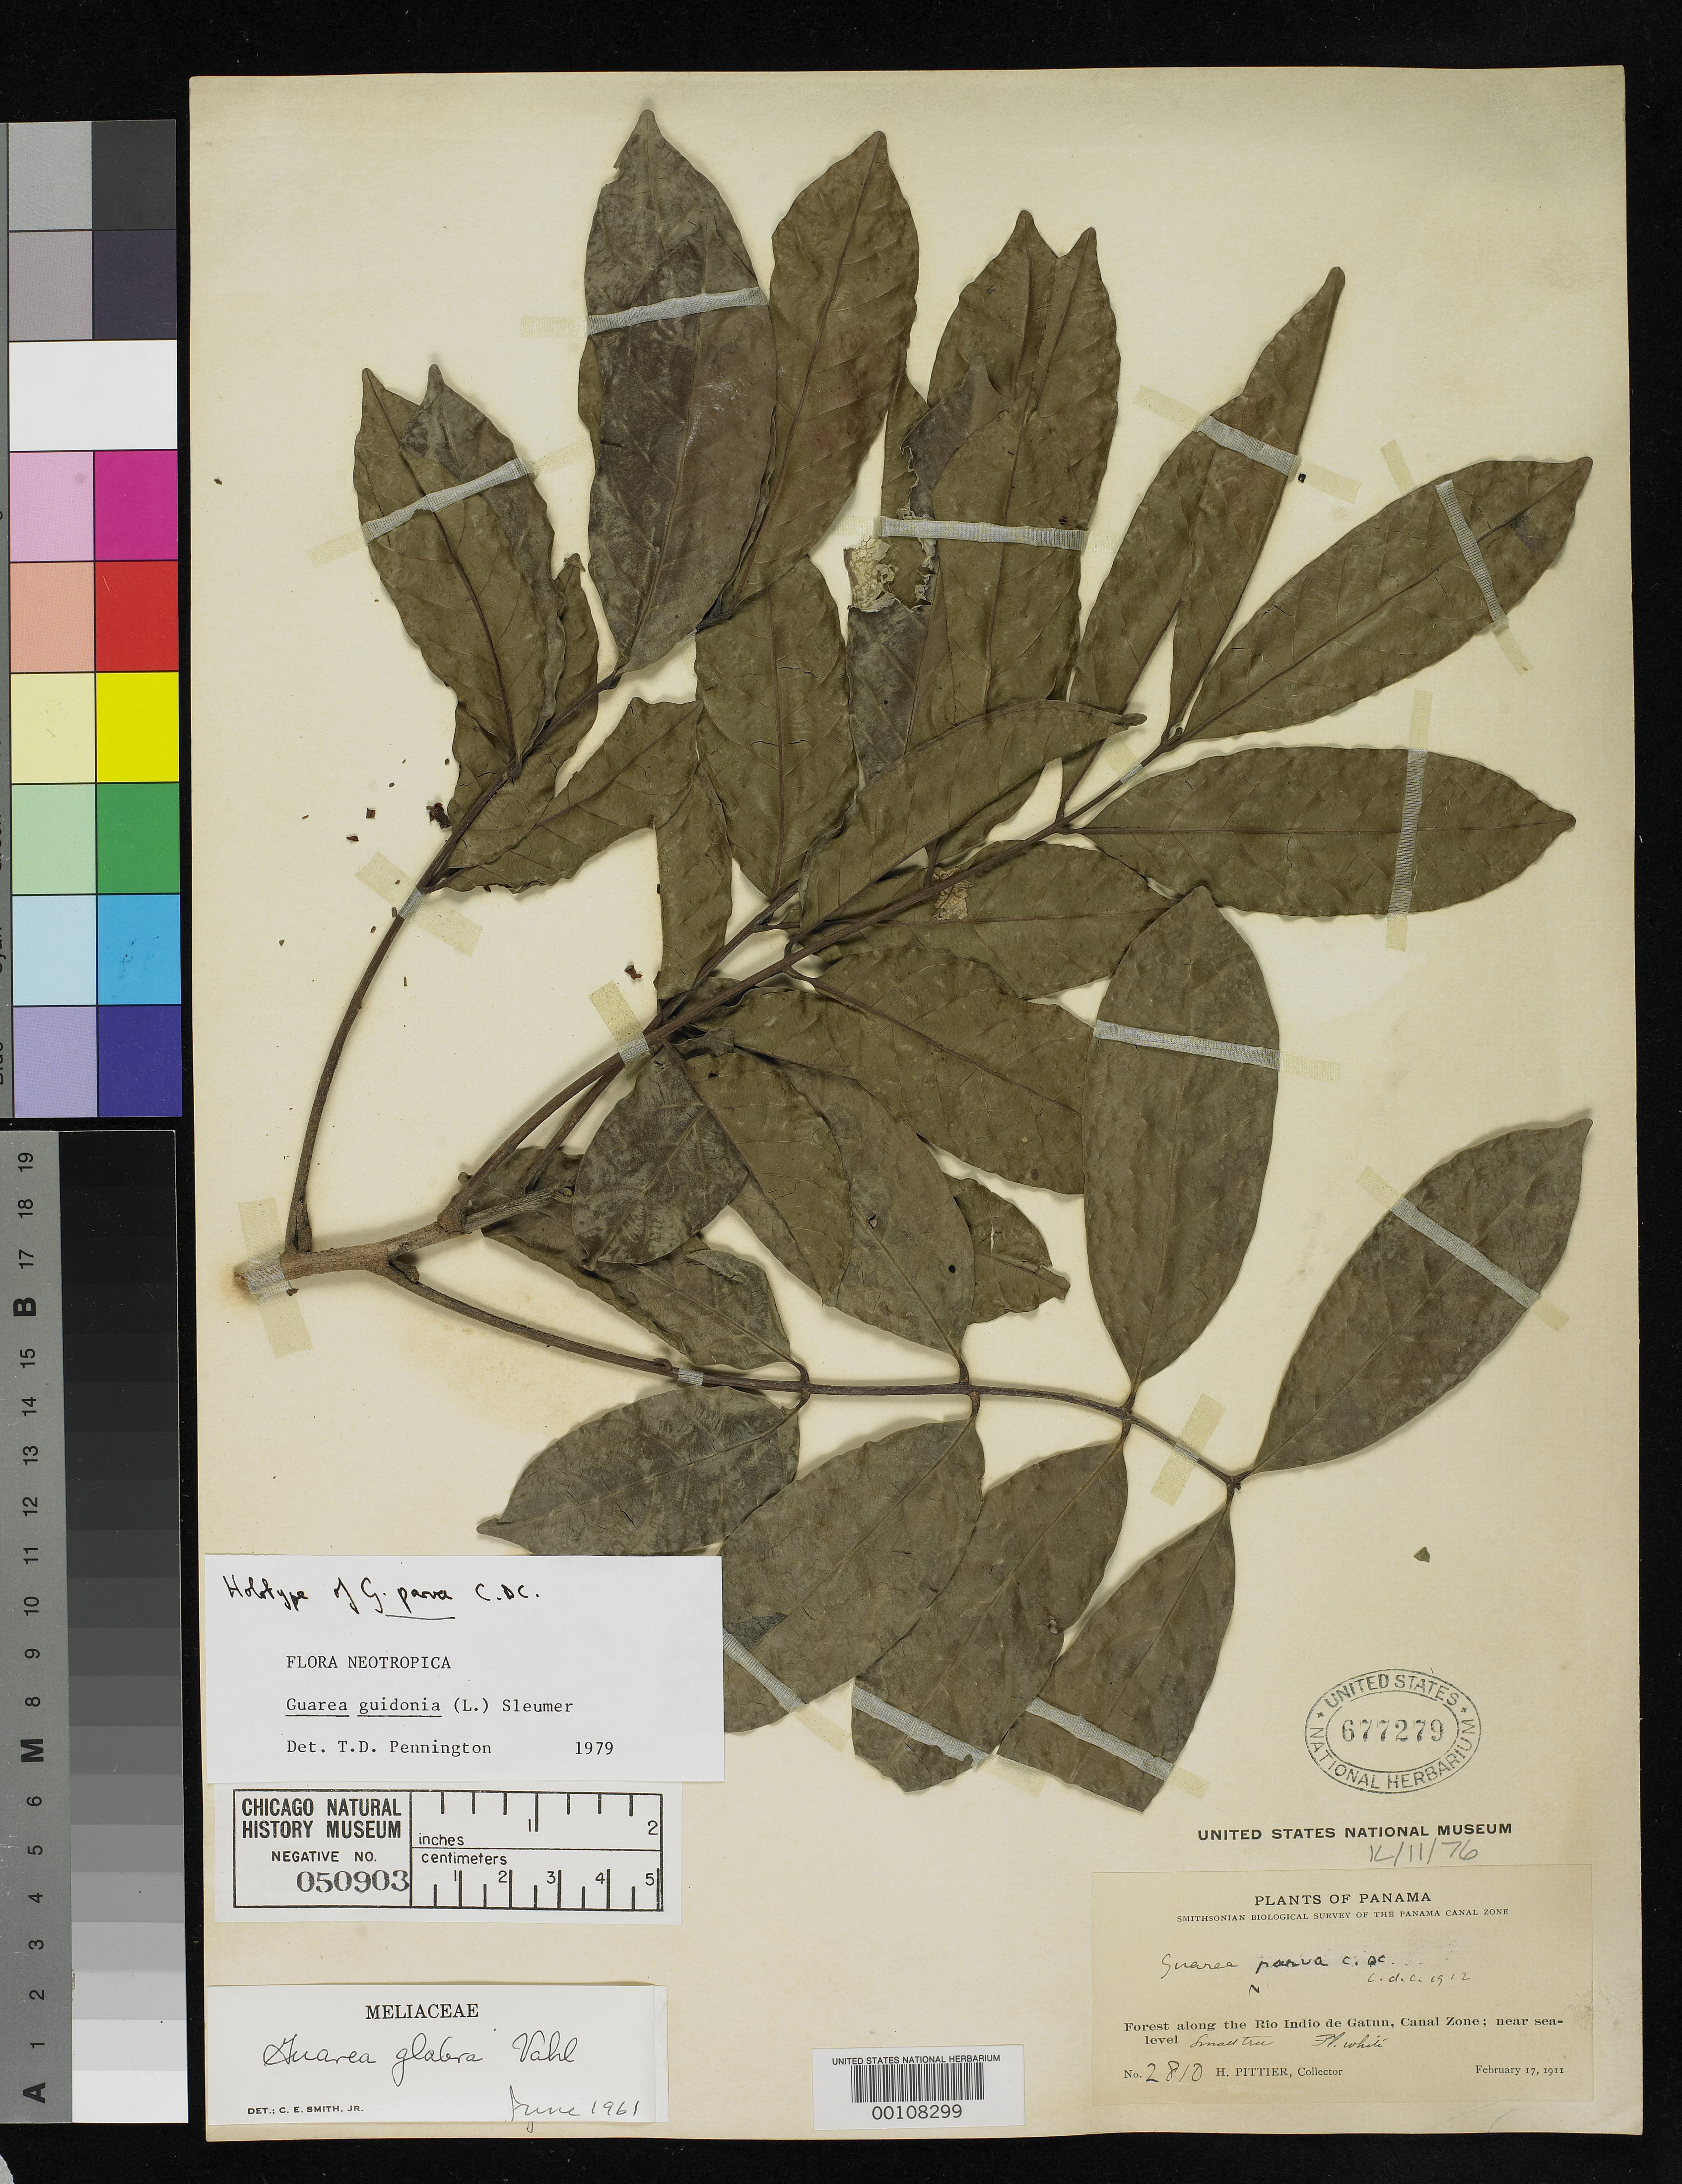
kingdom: Plantae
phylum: Tracheophyta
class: Magnoliopsida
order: Sapindales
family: Meliaceae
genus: Guarea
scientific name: Guarea parva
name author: C. DC.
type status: Holotype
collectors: H. F. Pittier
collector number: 2810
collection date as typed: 17 Feb 1911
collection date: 1911-02-17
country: Panama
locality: Along Rio Indio de Gatum.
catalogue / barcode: US 677279